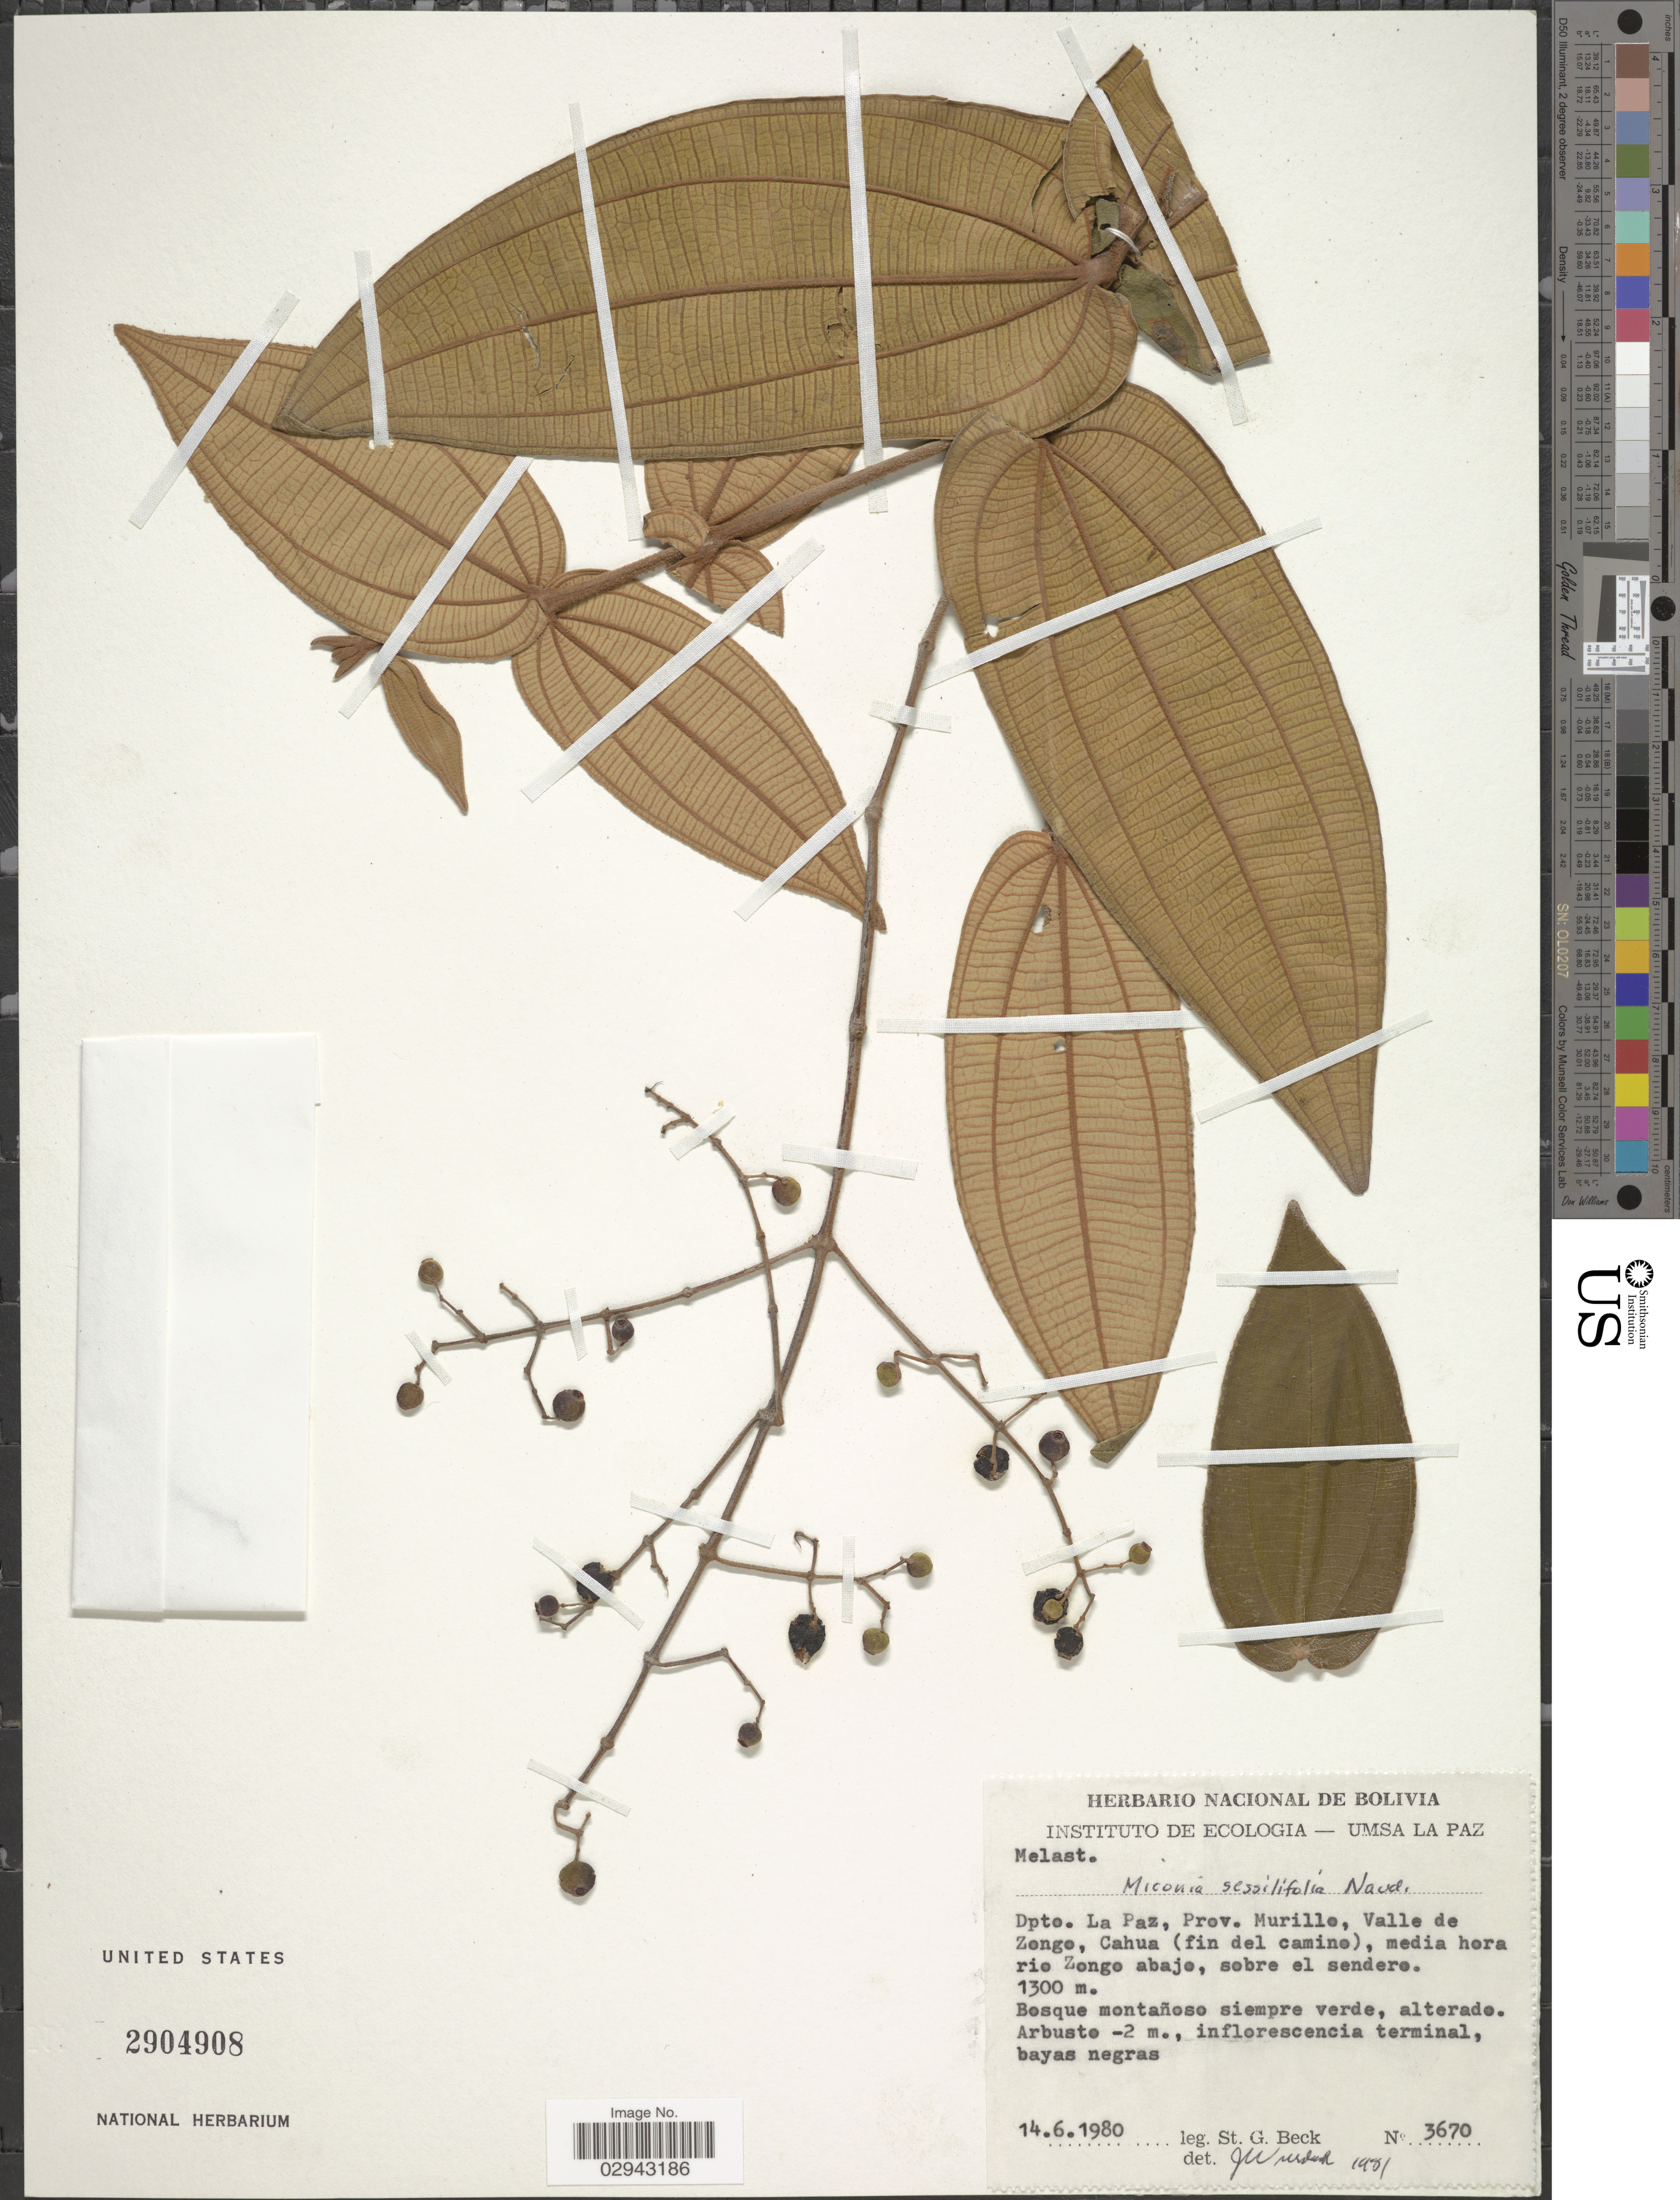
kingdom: Plantae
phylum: Tracheophyta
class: Magnoliopsida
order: Myrtales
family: Melastomataceae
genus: Miconia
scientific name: Miconia subsessilifolia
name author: Wurdack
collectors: S. G. Beck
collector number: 3670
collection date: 1980-06-14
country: Bolivia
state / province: La Paz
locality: Dpto. La Paz, Prov. Murillo, Valle de Zongo, Cahua (fin del camino), media hora rio Zongo abajo, sobre el sendero.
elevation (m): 1300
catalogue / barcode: US 2904908